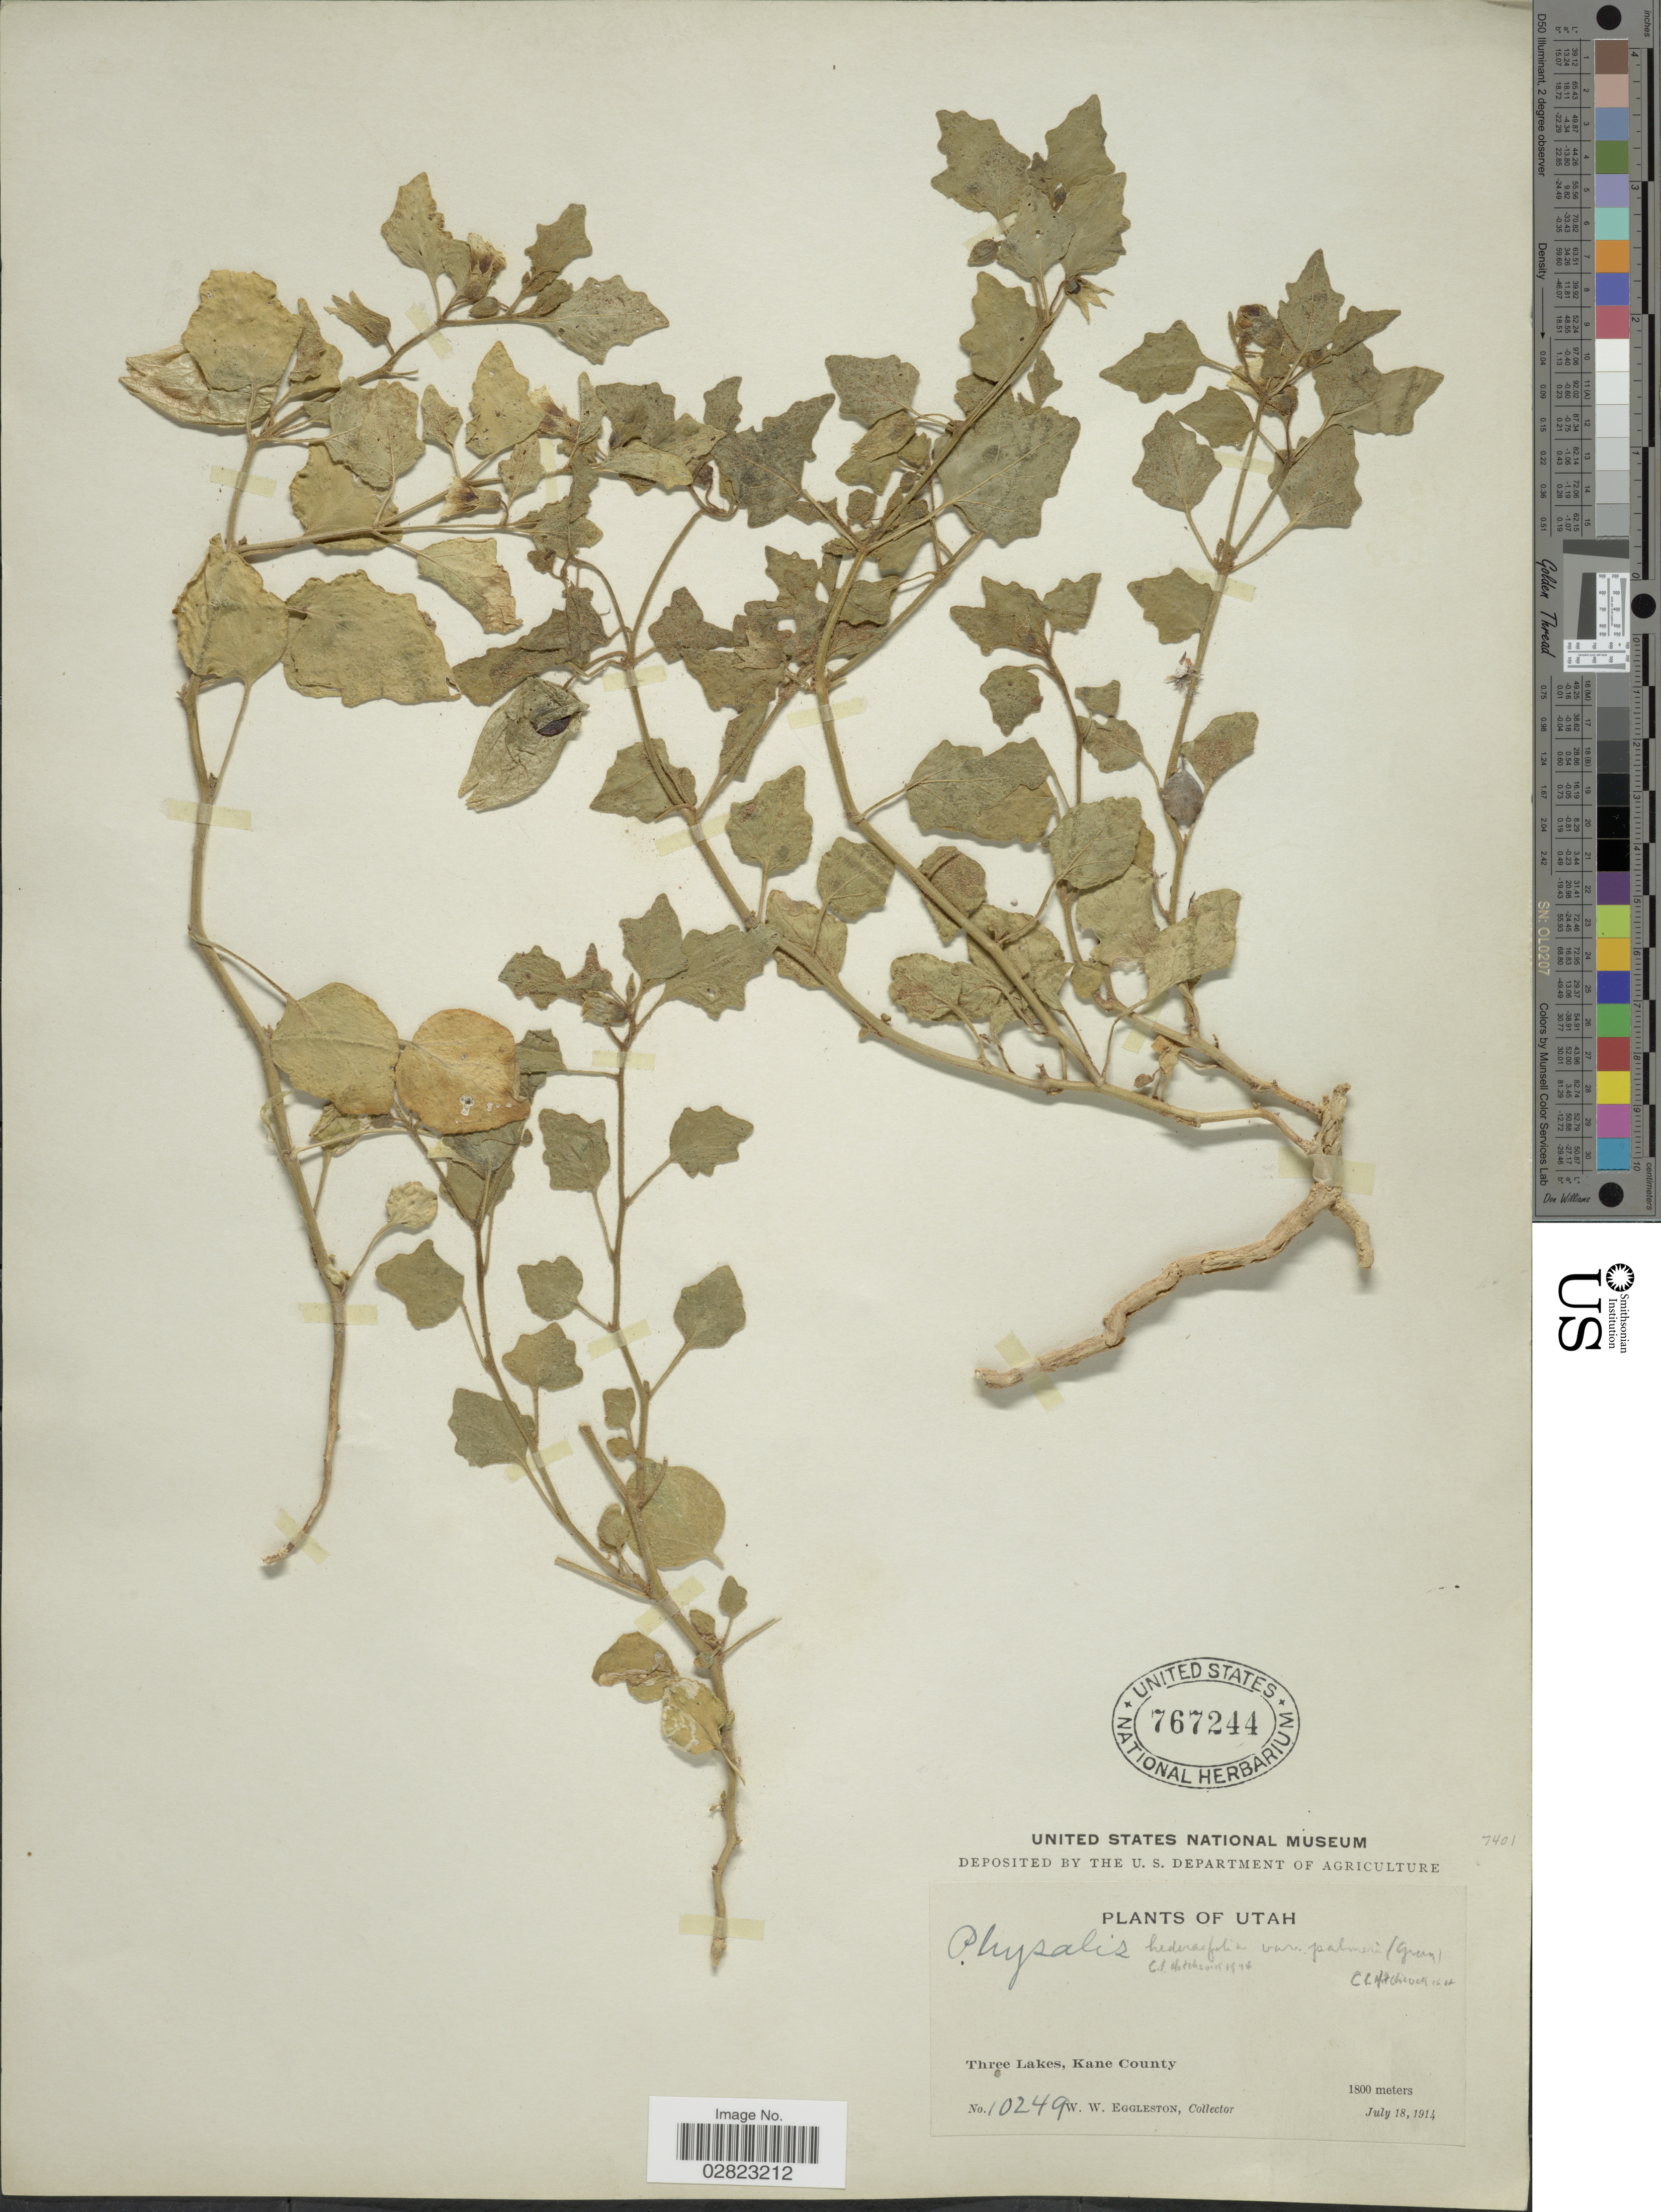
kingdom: Plantae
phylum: Tracheophyta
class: Magnoliopsida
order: Solanales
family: Solanaceae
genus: Physalis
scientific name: Physalis crassifolia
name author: Benth.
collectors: W. W. Eggleston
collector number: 10249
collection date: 1914-07-18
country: United States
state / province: Utah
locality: Three Lakes, Kane County.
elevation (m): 1800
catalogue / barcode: US 767244